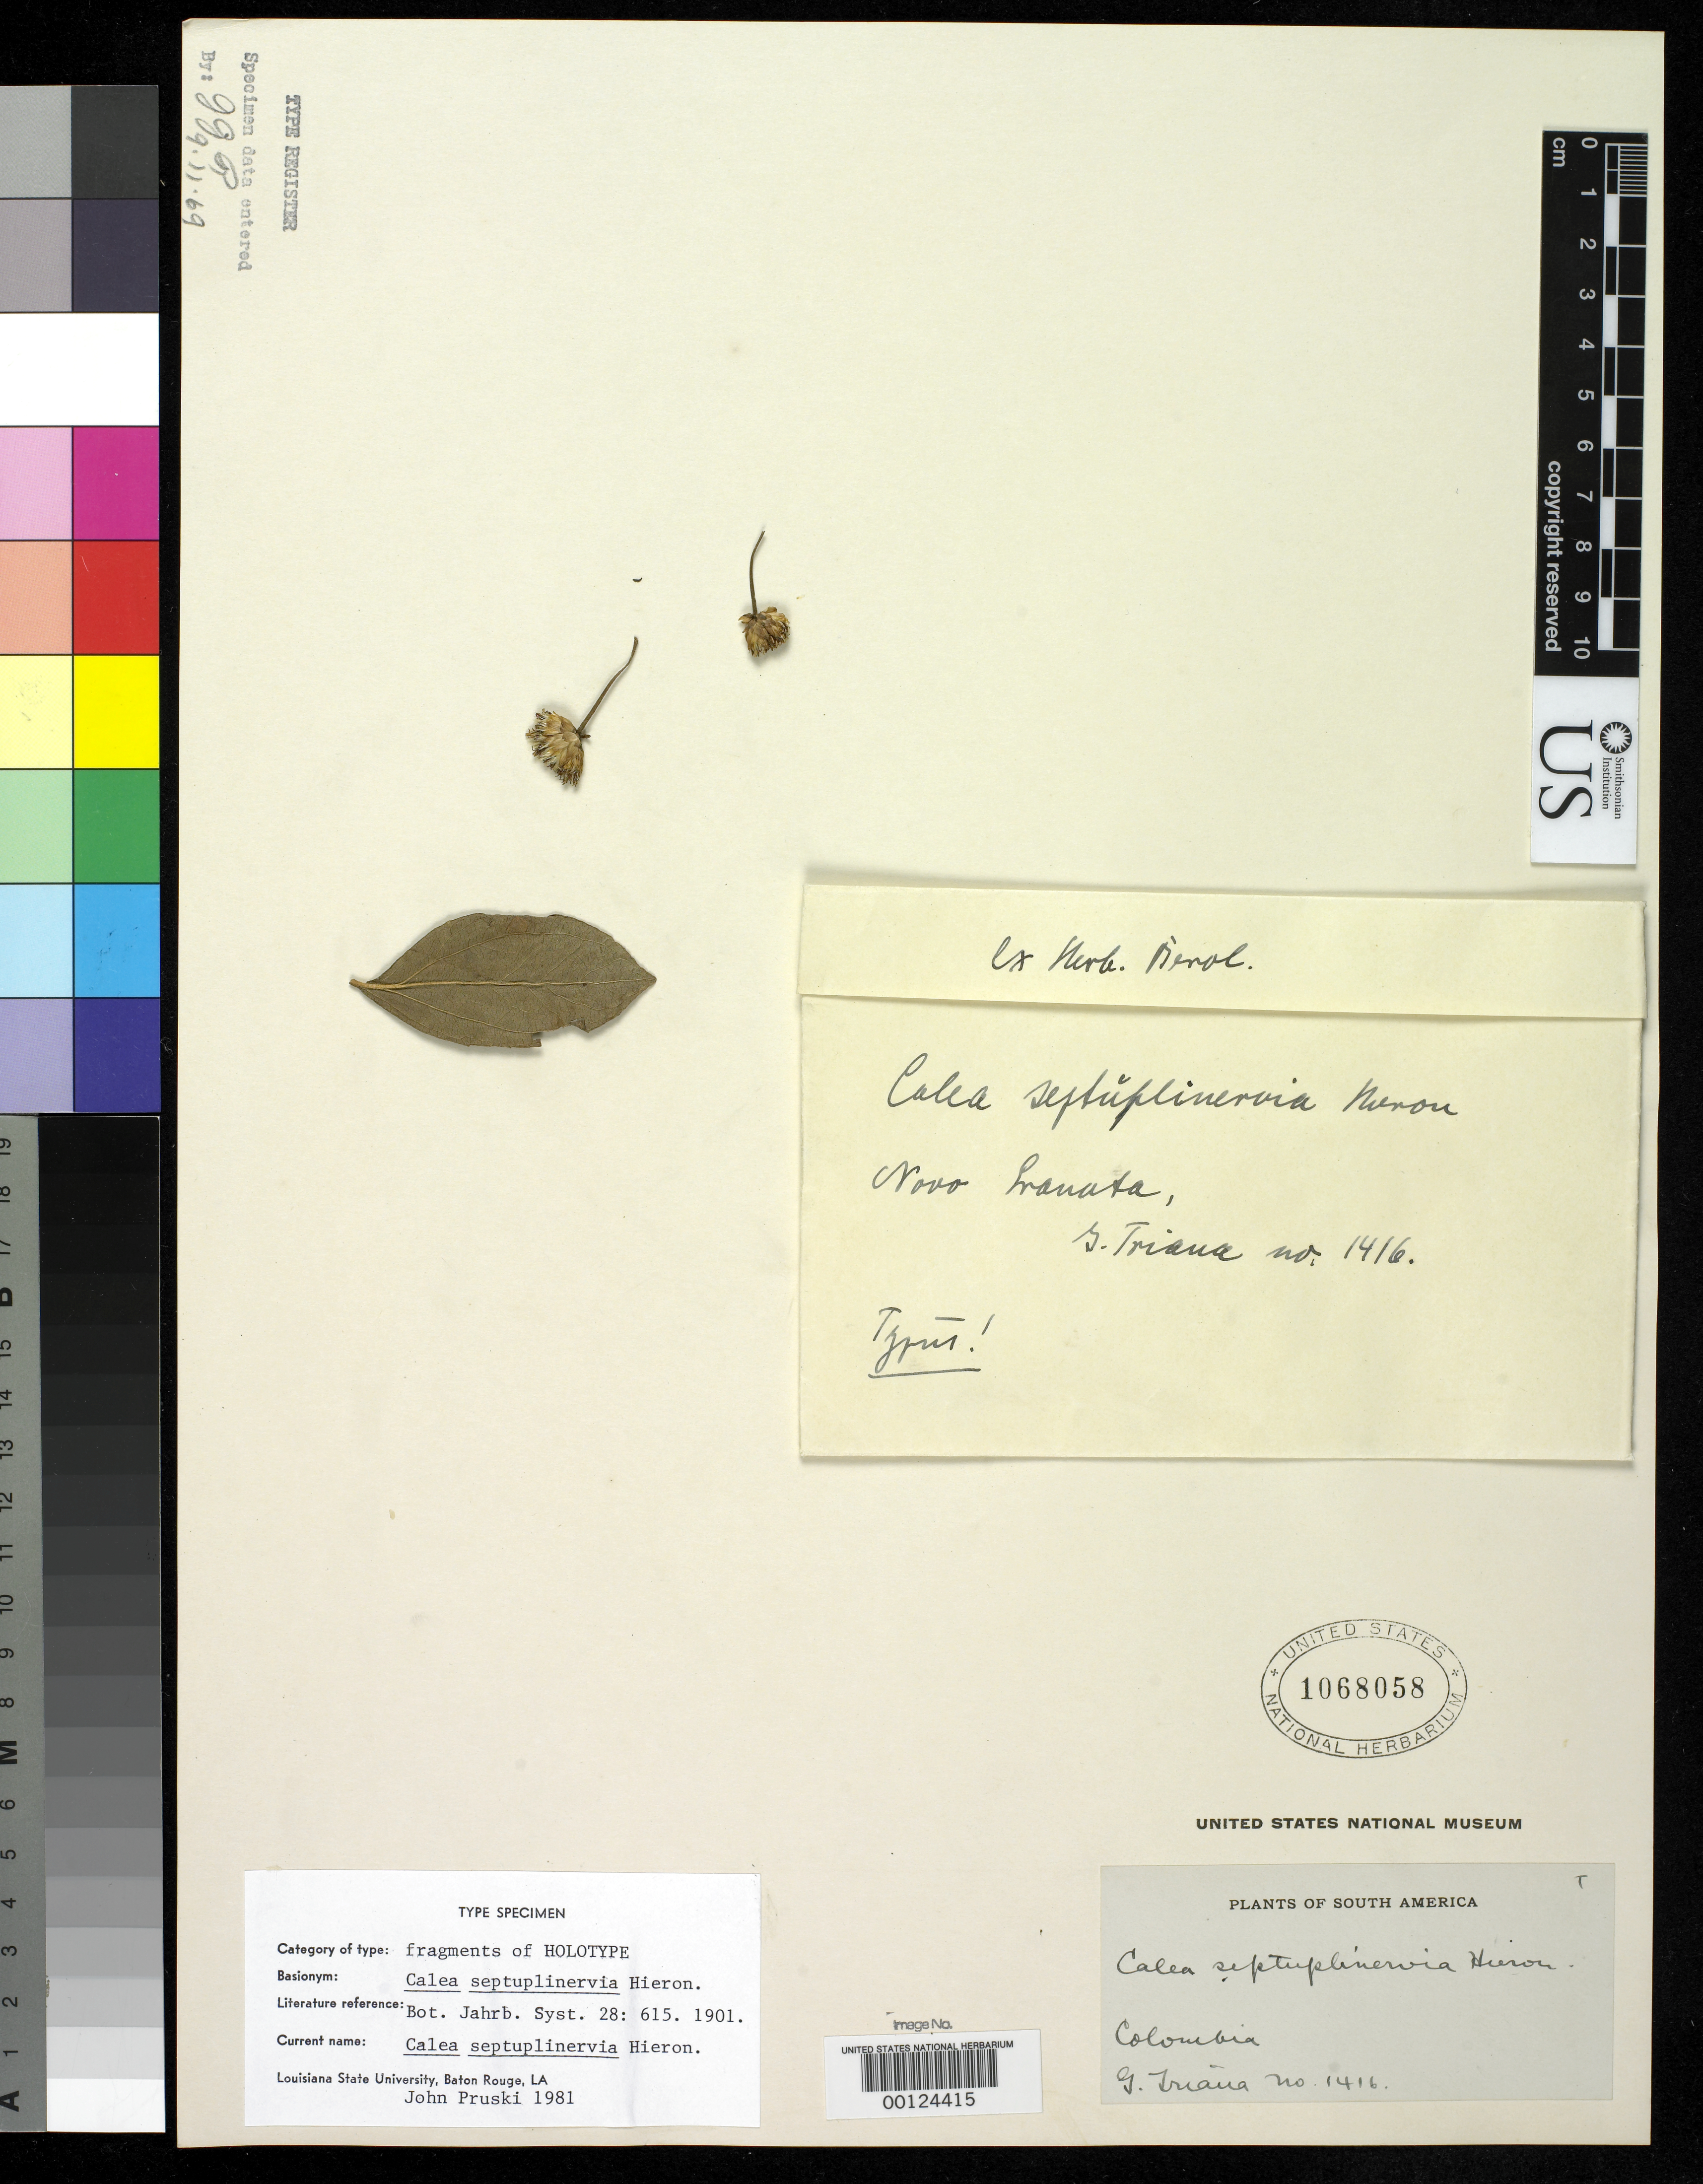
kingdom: Plantae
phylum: Tracheophyta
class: Magnoliopsida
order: Asterales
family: Asteraceae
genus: Calea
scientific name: Calea septuplinervia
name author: Hieron.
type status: Isotype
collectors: J. J. Triana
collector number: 1416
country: Colombia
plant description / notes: Fragments of type from Berlin Herbarium.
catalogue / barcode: US 1068058